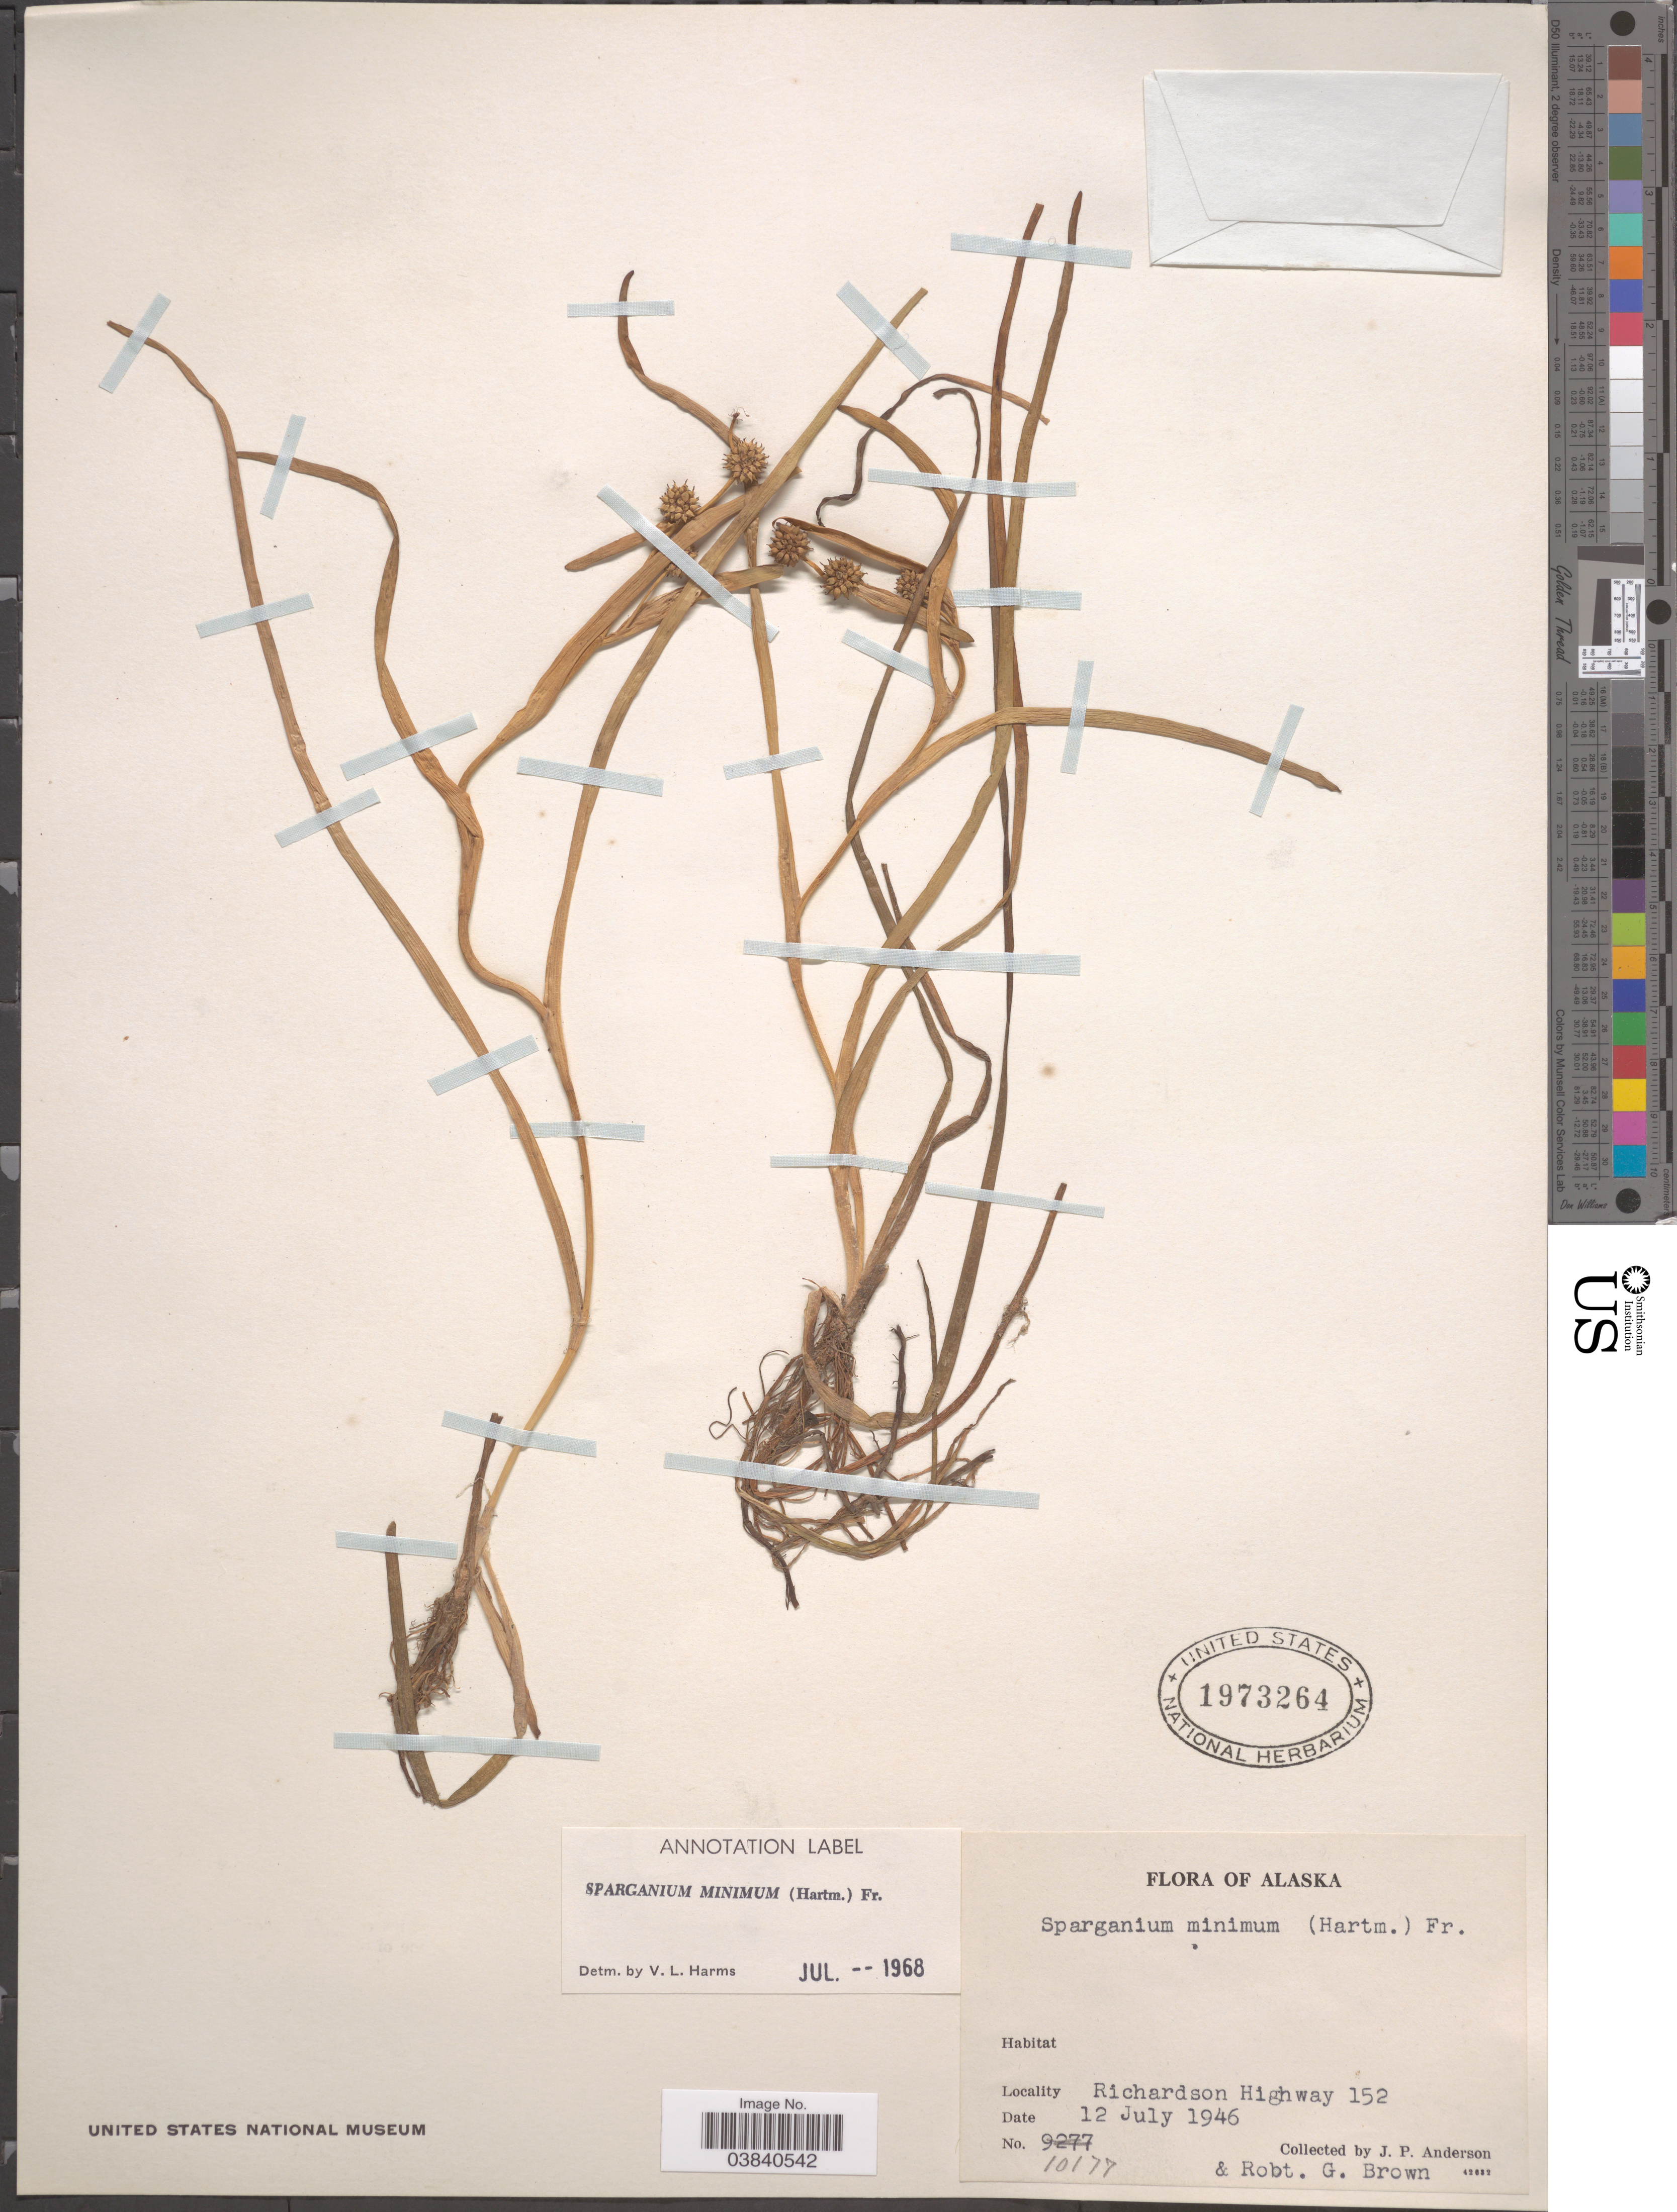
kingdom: Plantae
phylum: Tracheophyta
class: Liliopsida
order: Poales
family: Typhaceae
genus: Sparganium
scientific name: Sparganium minimum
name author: Wallr.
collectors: J. P. Anderson & R. G. Brown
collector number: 10177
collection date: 1946-07-12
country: United States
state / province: Alaska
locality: Richardson Highway 152.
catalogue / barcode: US 1973264